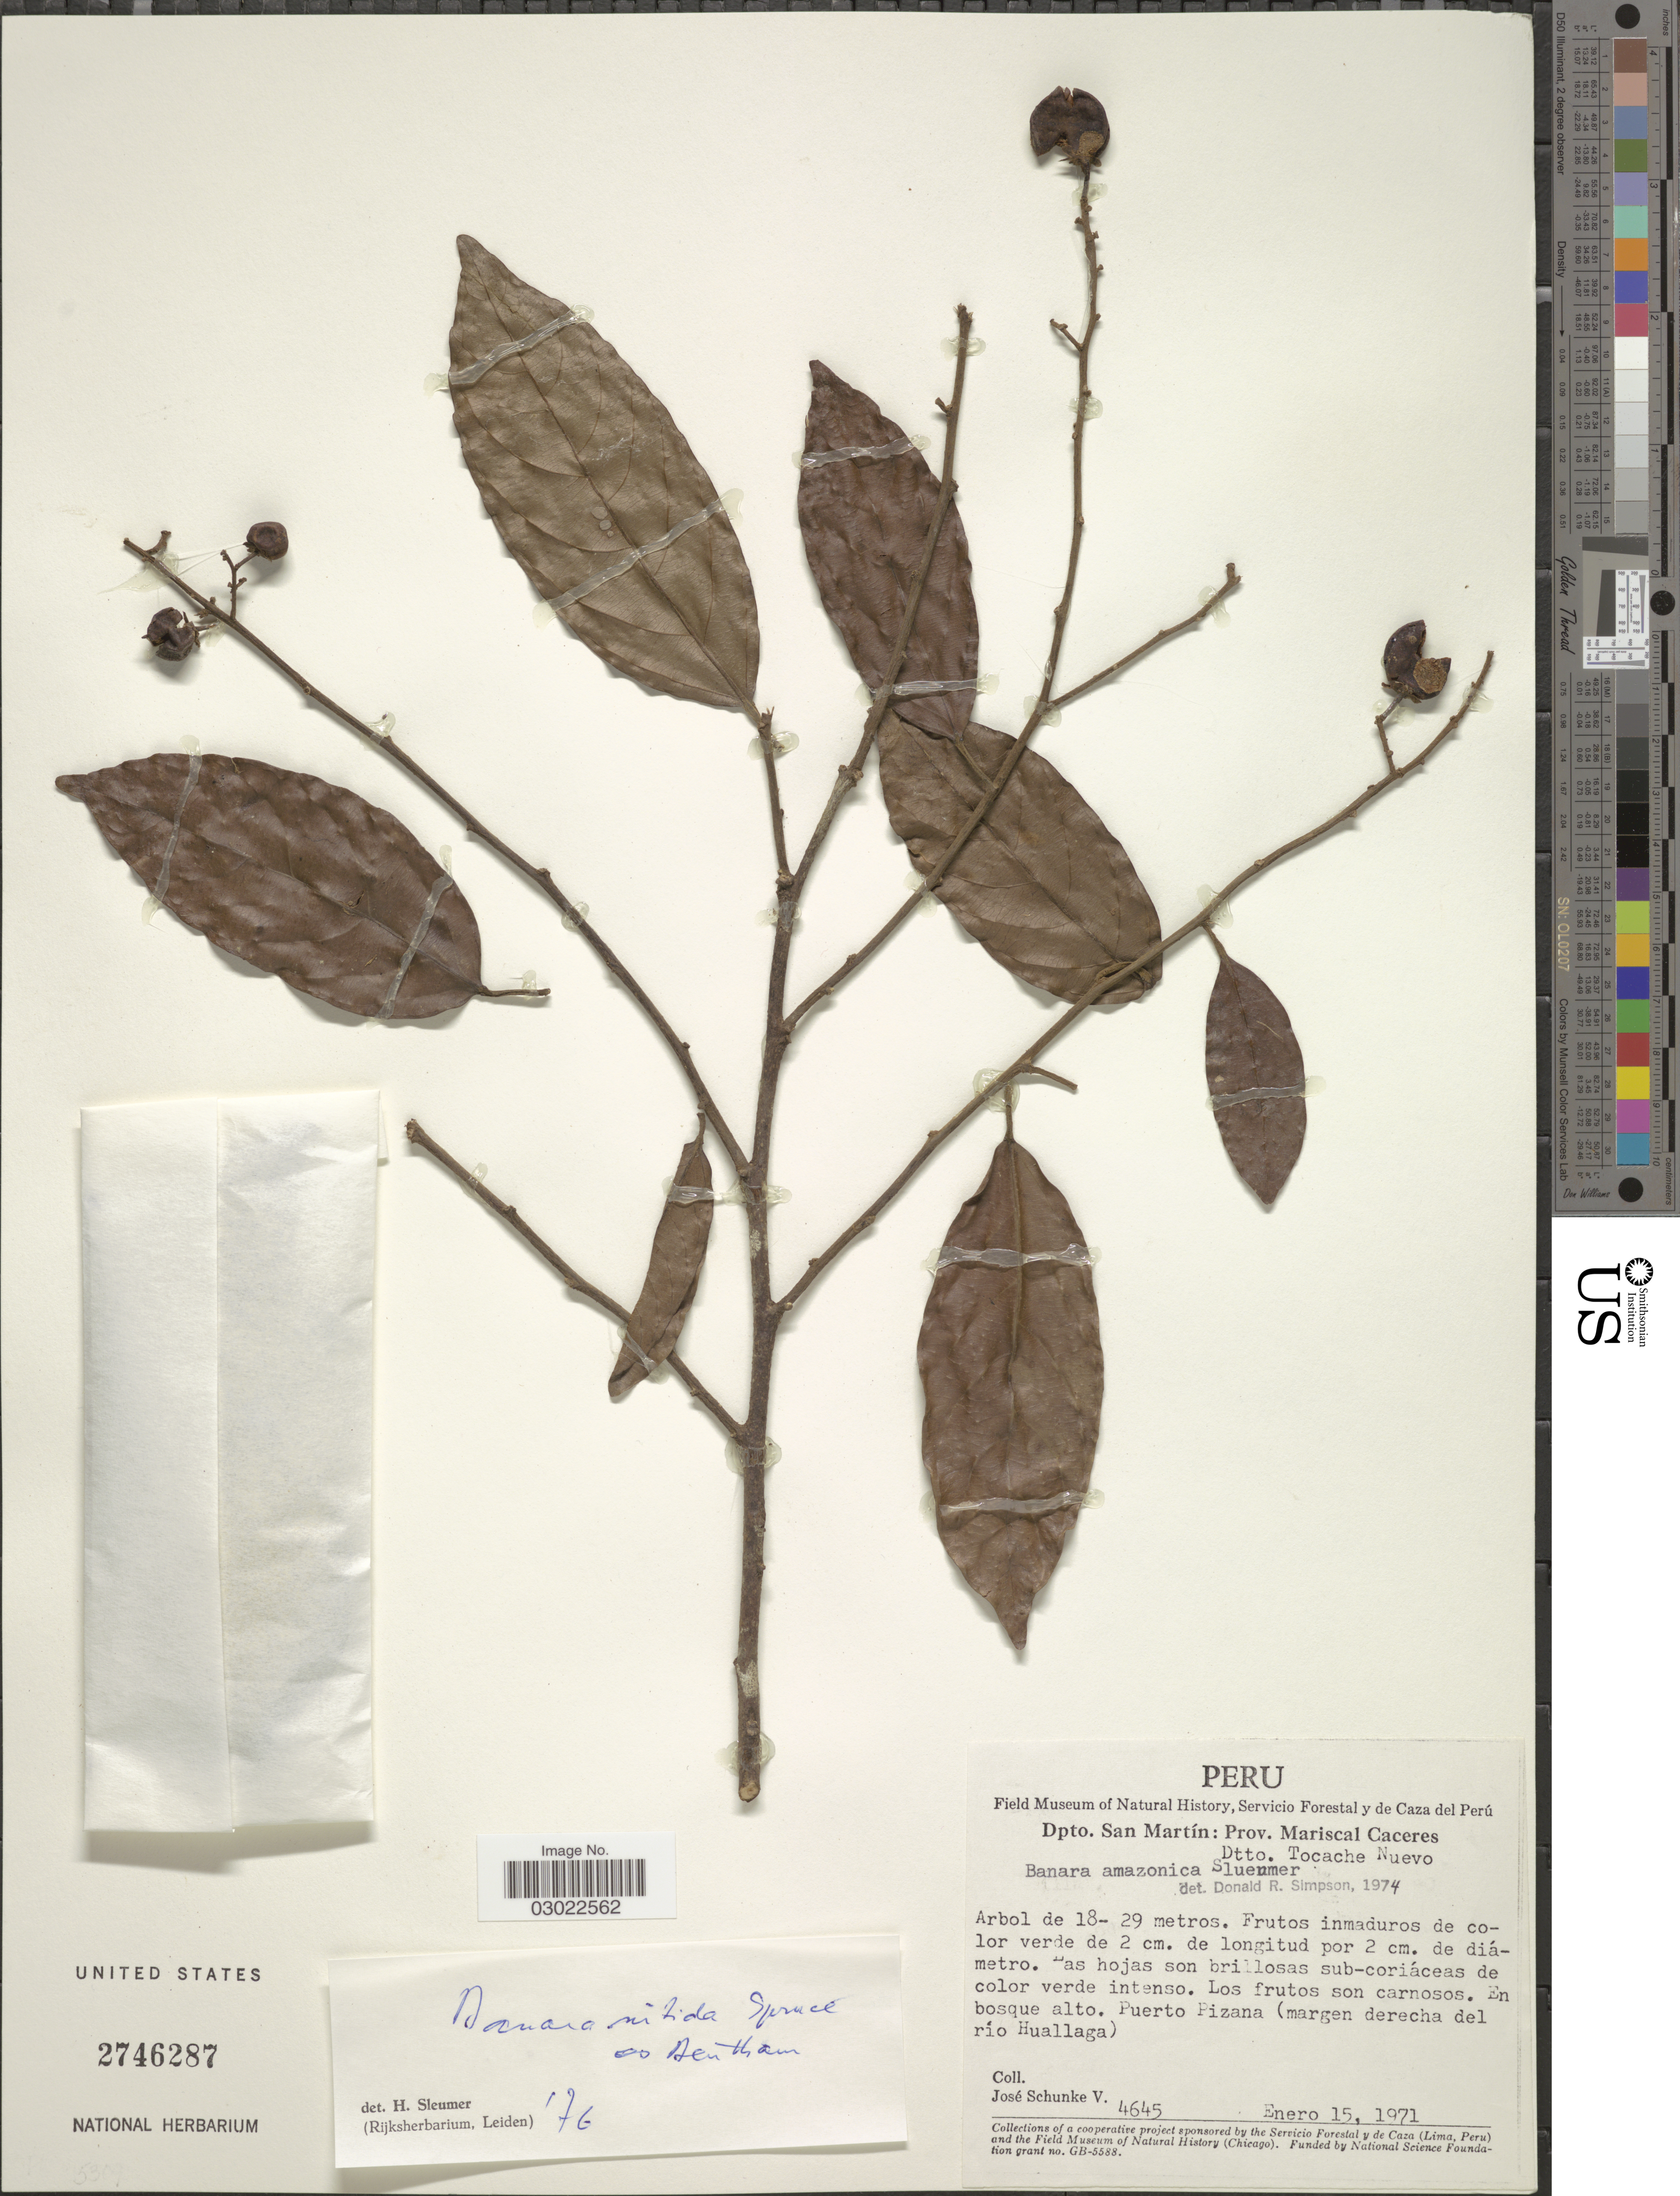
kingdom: Plantae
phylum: Tracheophyta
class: Magnoliopsida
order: Malpighiales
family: Salicaceae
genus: Banara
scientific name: Banara nitida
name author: Spruce ex Benth.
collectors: J. Schunke Vigo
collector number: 4645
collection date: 1971-01-15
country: Peru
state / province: San Martín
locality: Dpto. San Martín: Prov. Mariscal Caceres Dtto. Tocache Nuevo. Puerto Pizana (margen derecha del río Huallaga).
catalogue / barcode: US 2746287